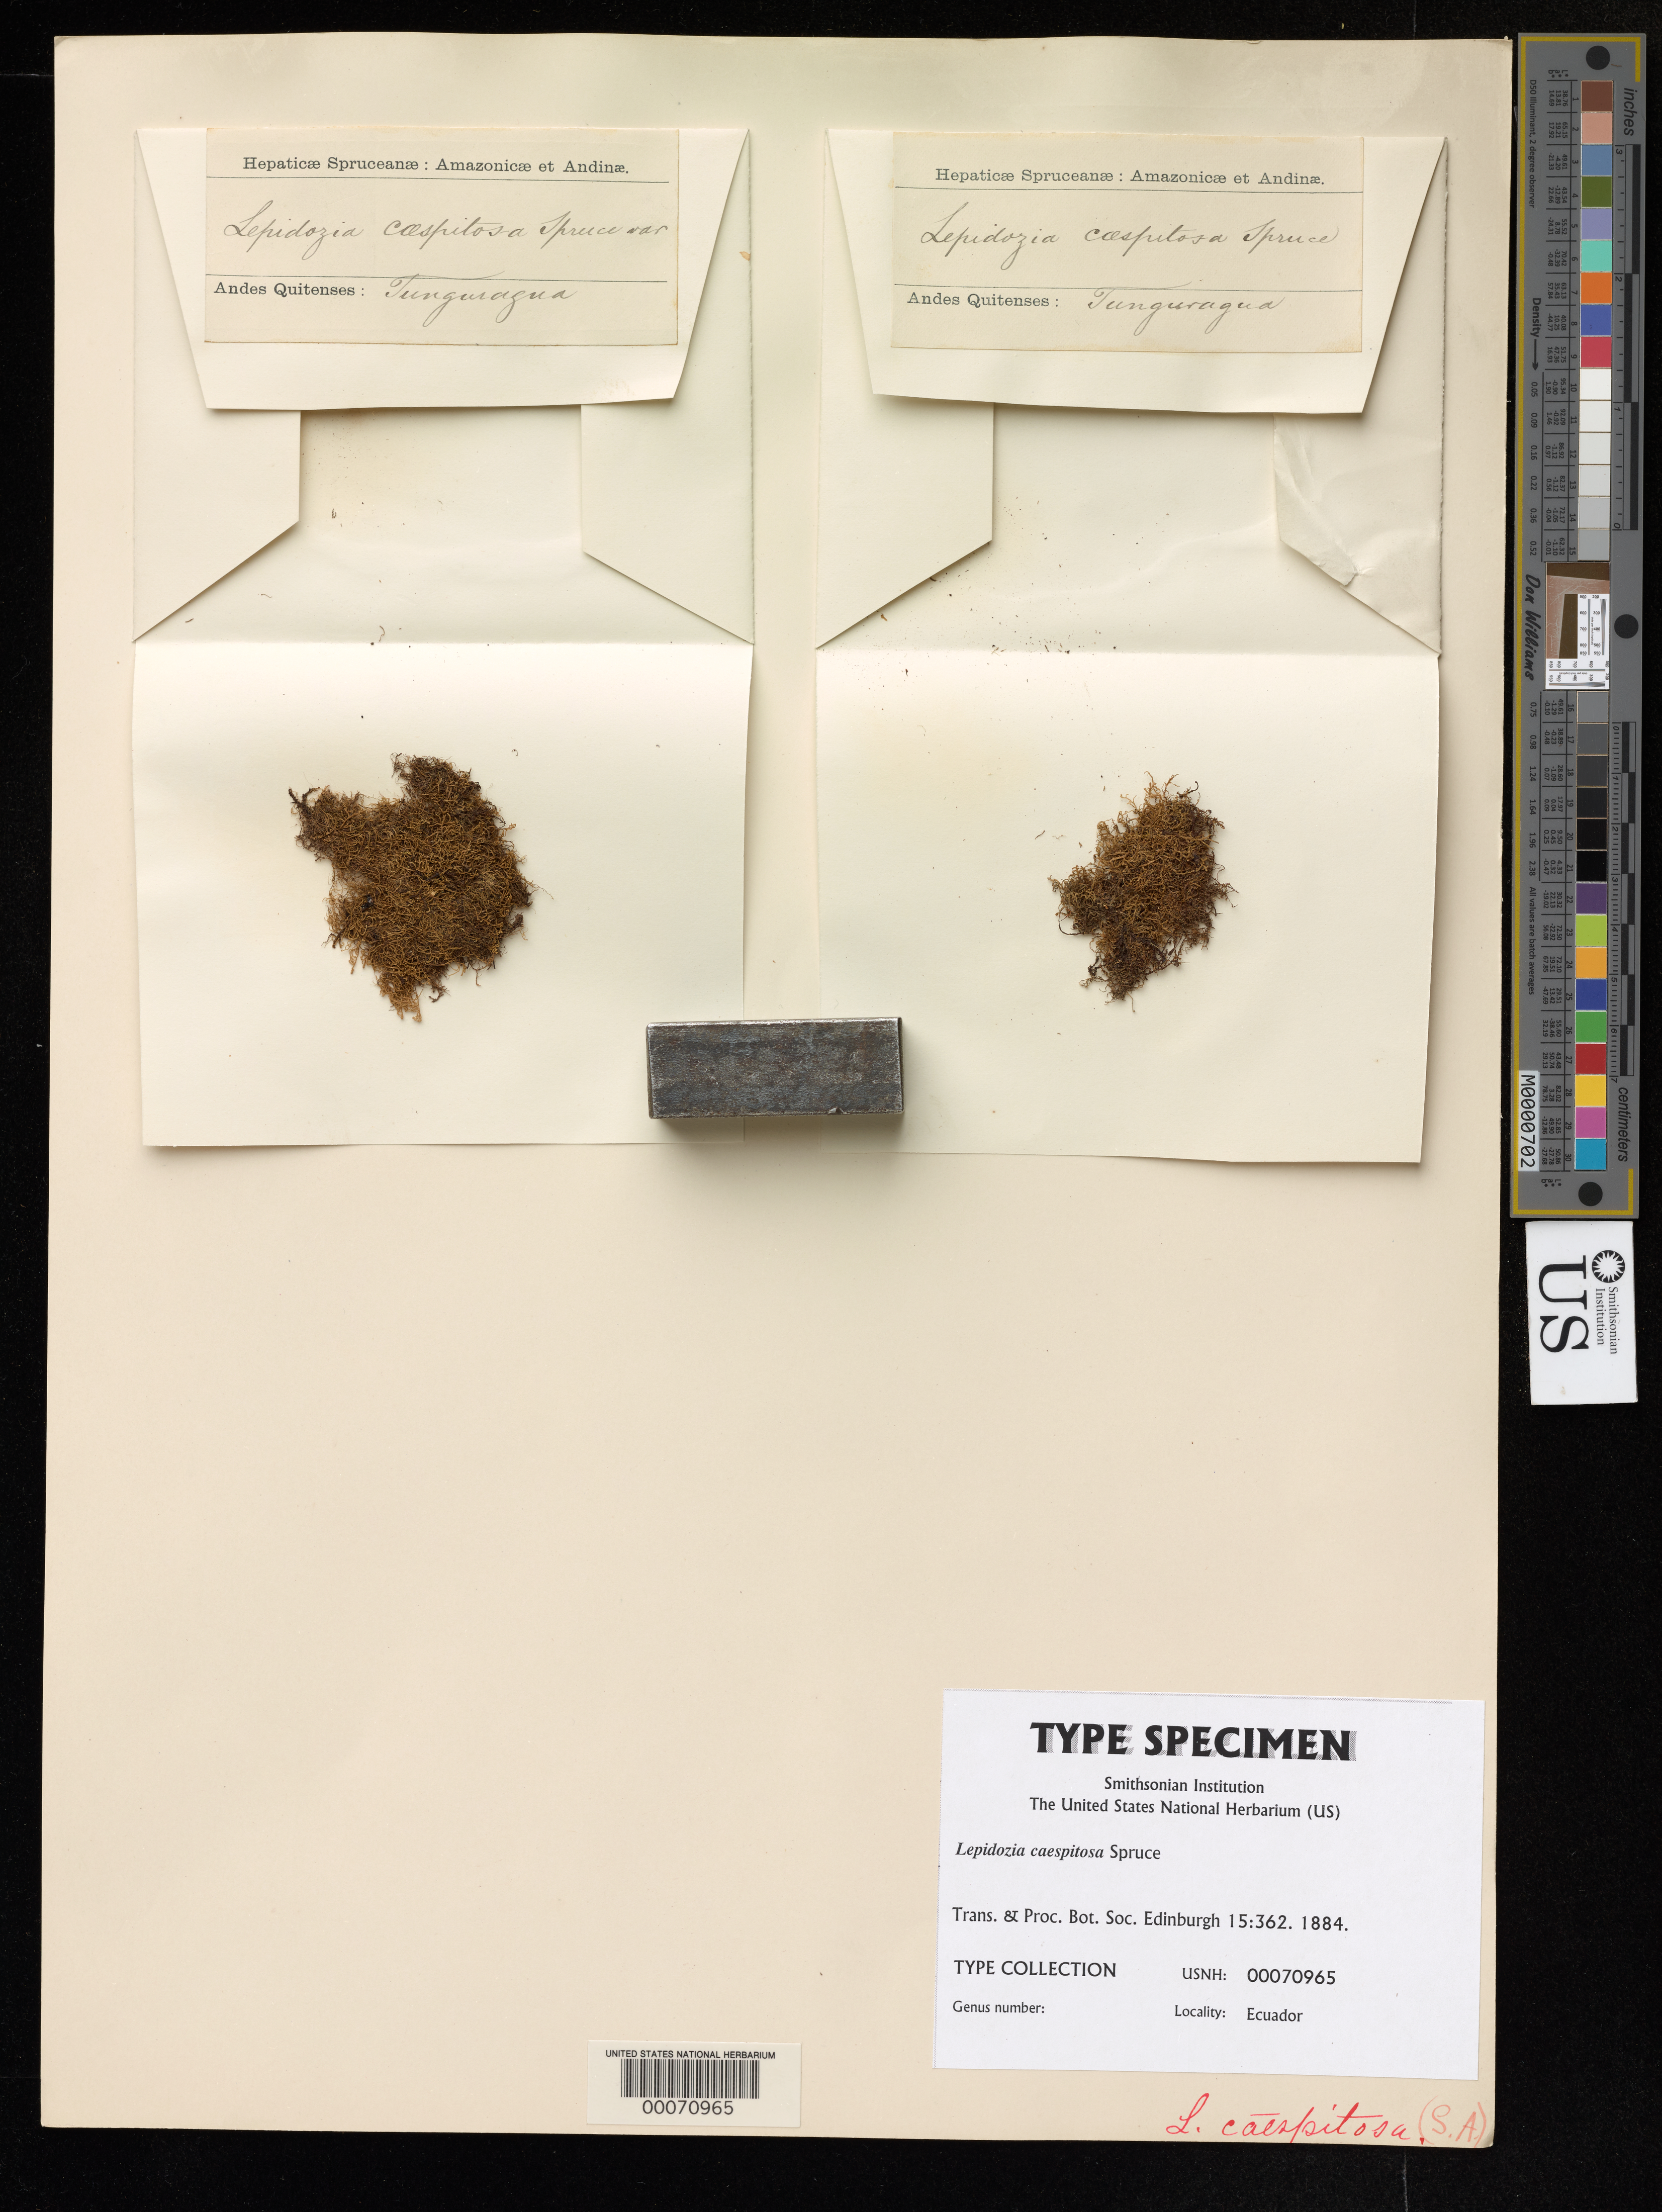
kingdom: Plantae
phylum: Marchantiophyta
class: Jungermanniopsida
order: Jungermanniales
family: Lepidoziaceae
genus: Lepidozia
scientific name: Lepidozia caespitosa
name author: Spruce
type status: Type Collection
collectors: R. Spruce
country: Ecuador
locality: Tunguragua.